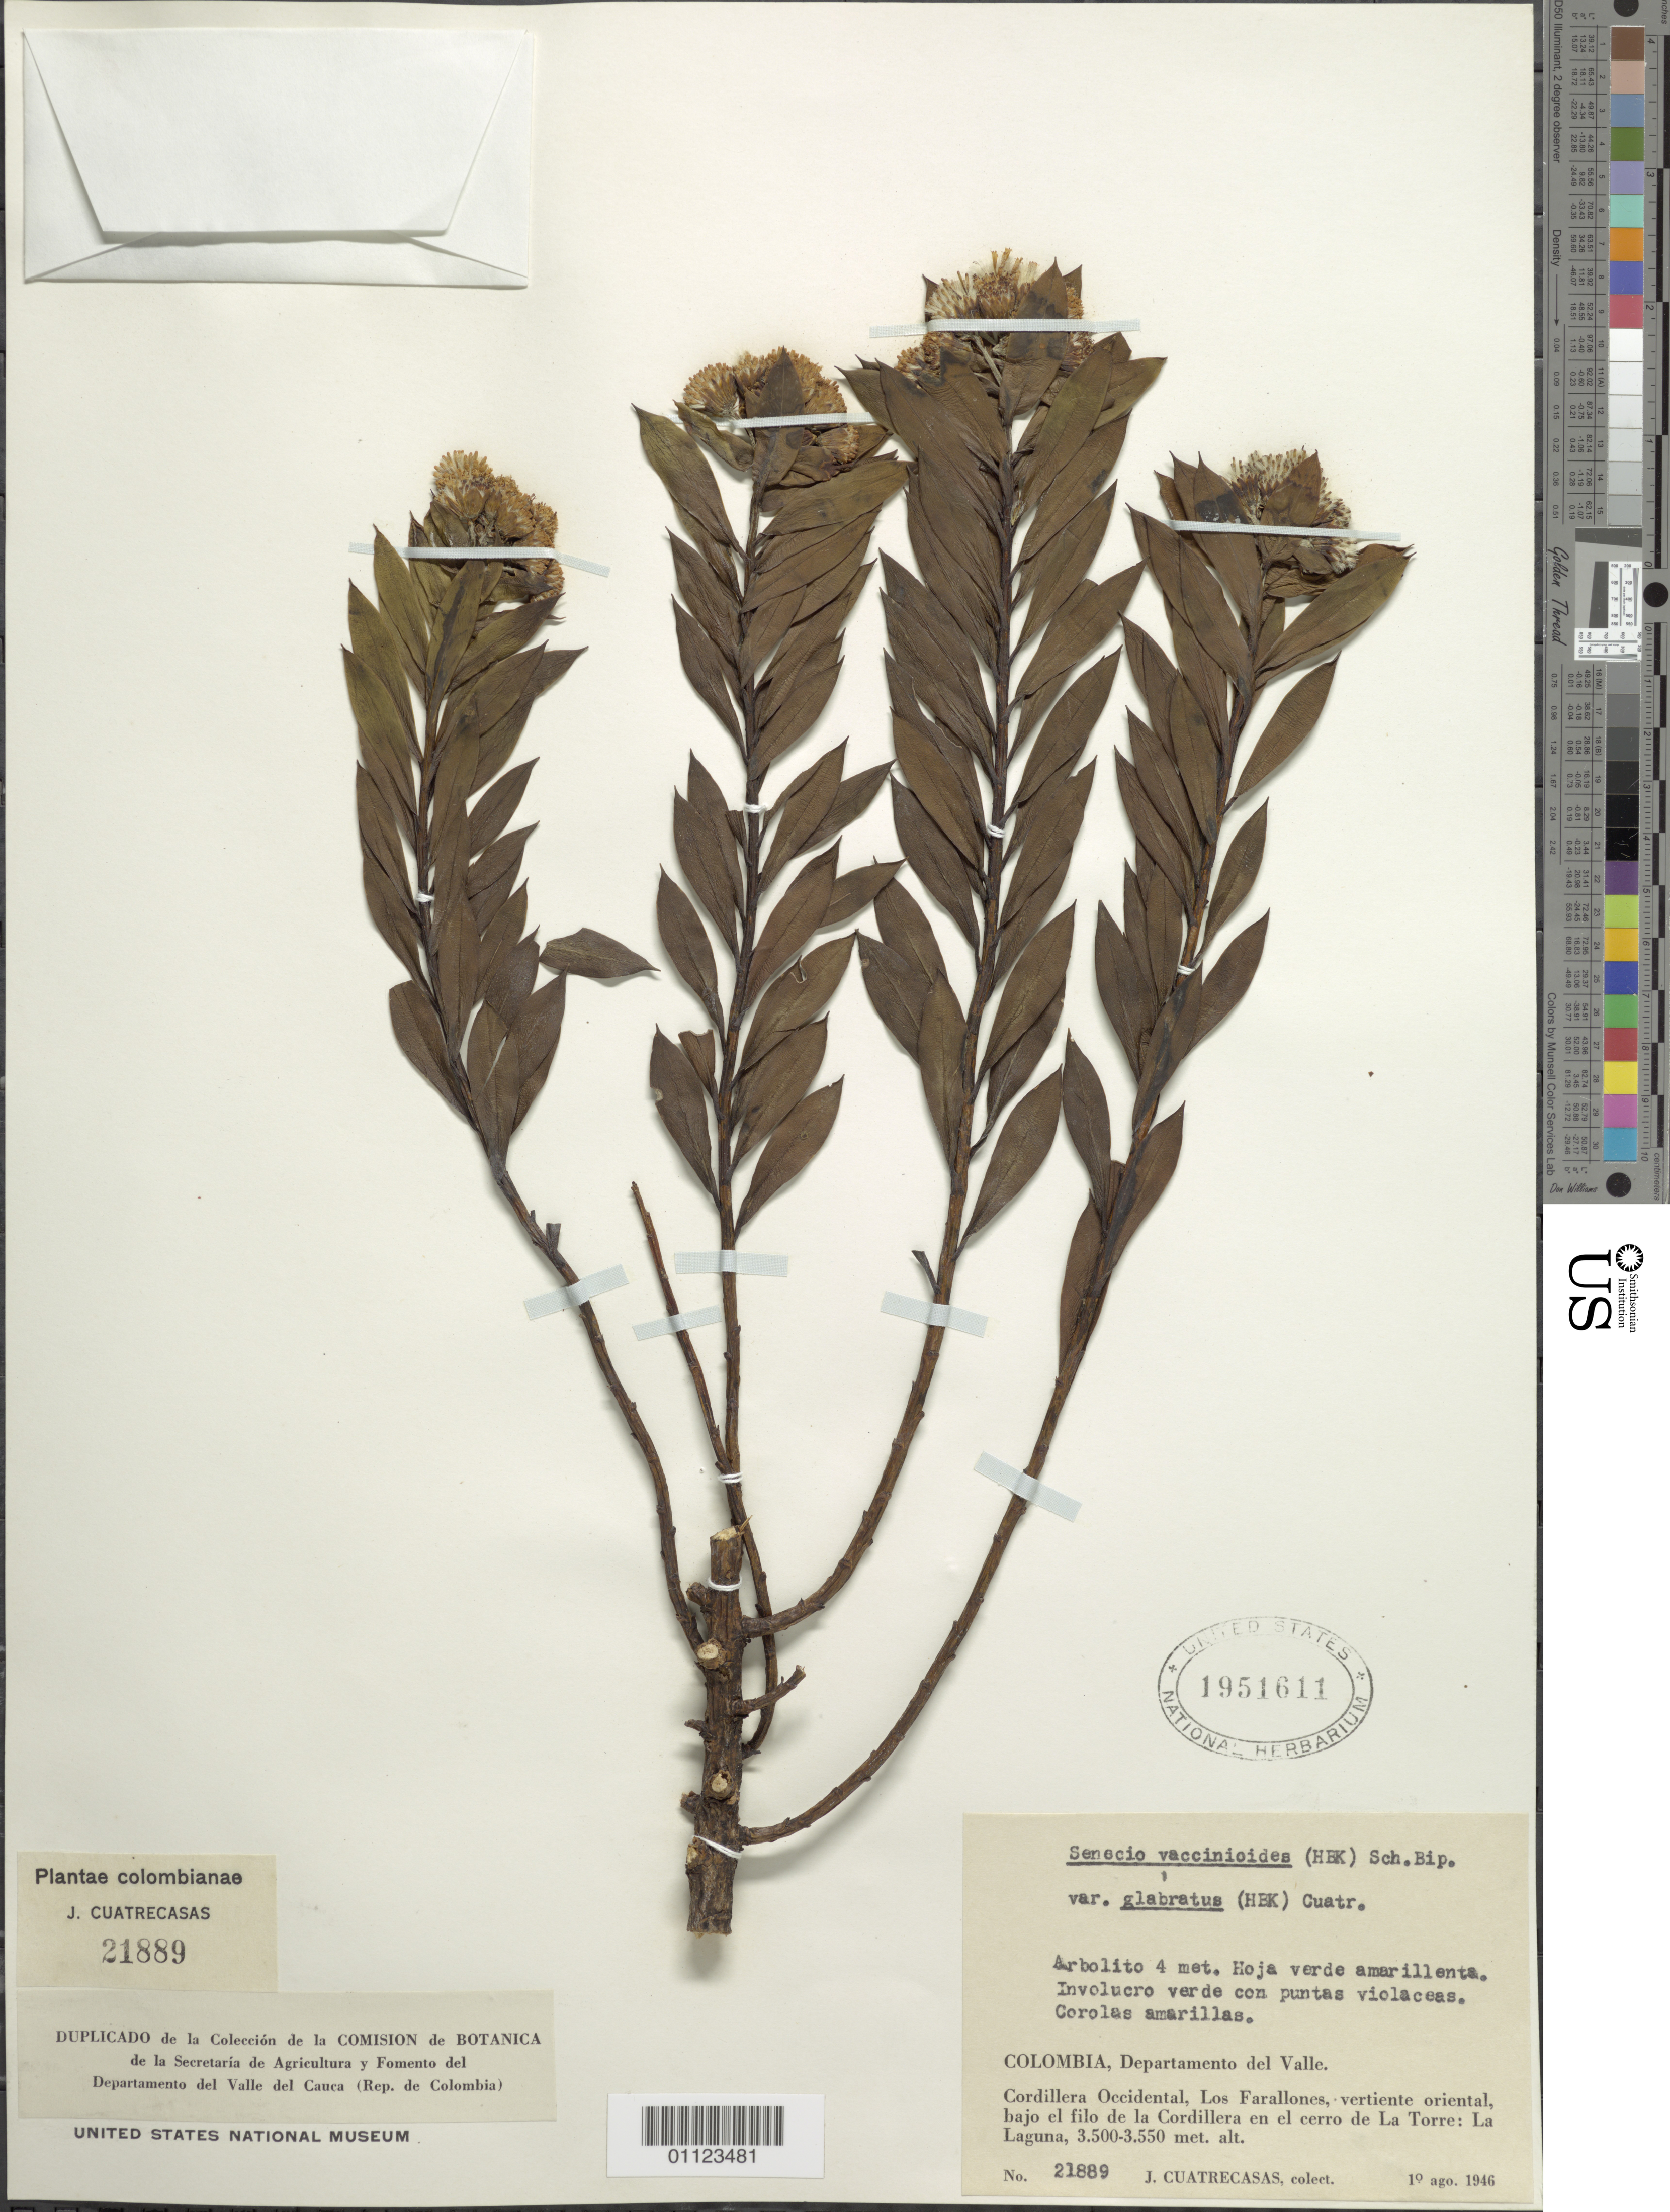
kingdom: Plantae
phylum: Tracheophyta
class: Magnoliopsida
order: Asterales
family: Asteraceae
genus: Pentacalia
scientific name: Pentacalia vaccinioides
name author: (Kunth) Cuatrec.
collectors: J. Cuatrecasas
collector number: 21889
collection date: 1946-08-19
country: Colombia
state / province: Valle del Cauca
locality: Cordillera occidental, Los Farallones, vertiente oriental, bajo el filo de la Cordillera en el cerro de La Torre: La Laguna.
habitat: Paramo.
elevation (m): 3500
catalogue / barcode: US 1951611